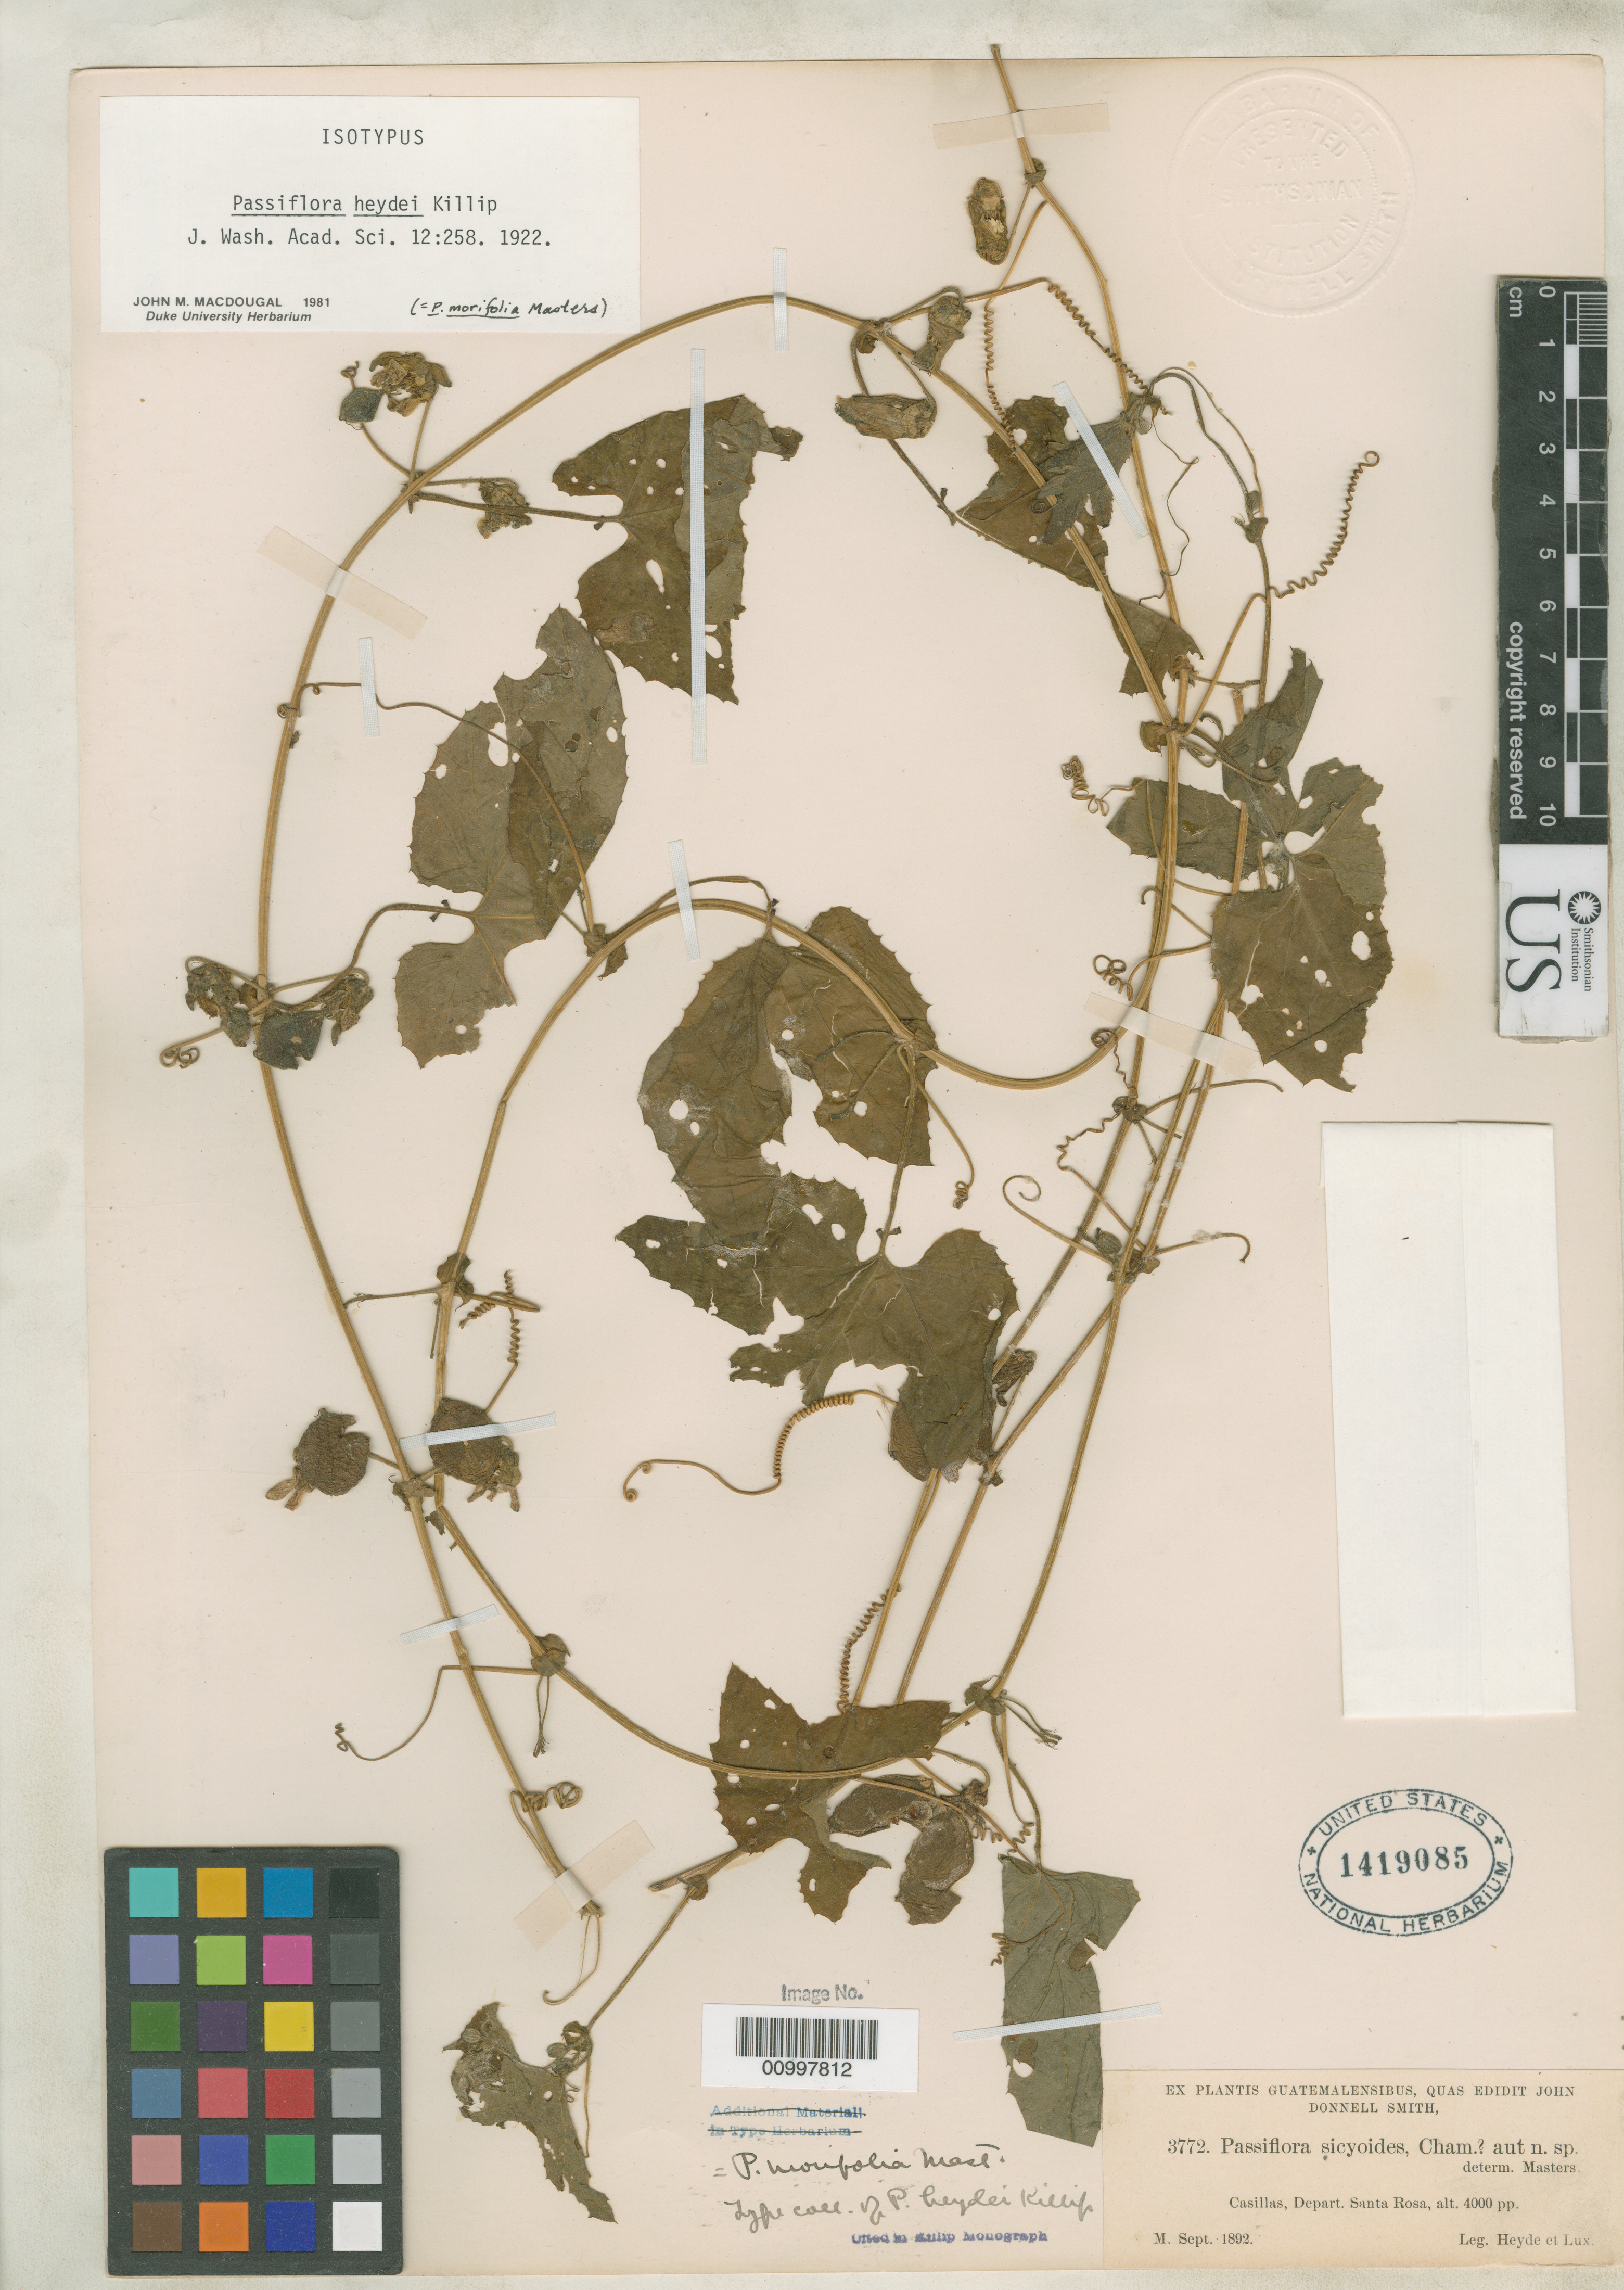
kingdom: Plantae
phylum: Tracheophyta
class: Magnoliopsida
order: Malpighiales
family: Passifloraceae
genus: Passiflora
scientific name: Passiflora heydei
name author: Killip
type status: Isotype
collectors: E. T. Heyde & E. Lux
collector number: J.D.S. 3772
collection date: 1892-09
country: Guatemala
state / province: Santa Rosa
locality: Casillas, Depart. Santa Rosa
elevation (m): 1219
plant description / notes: Specimen ex John Donnell Smith herbarium.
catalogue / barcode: US 1419085